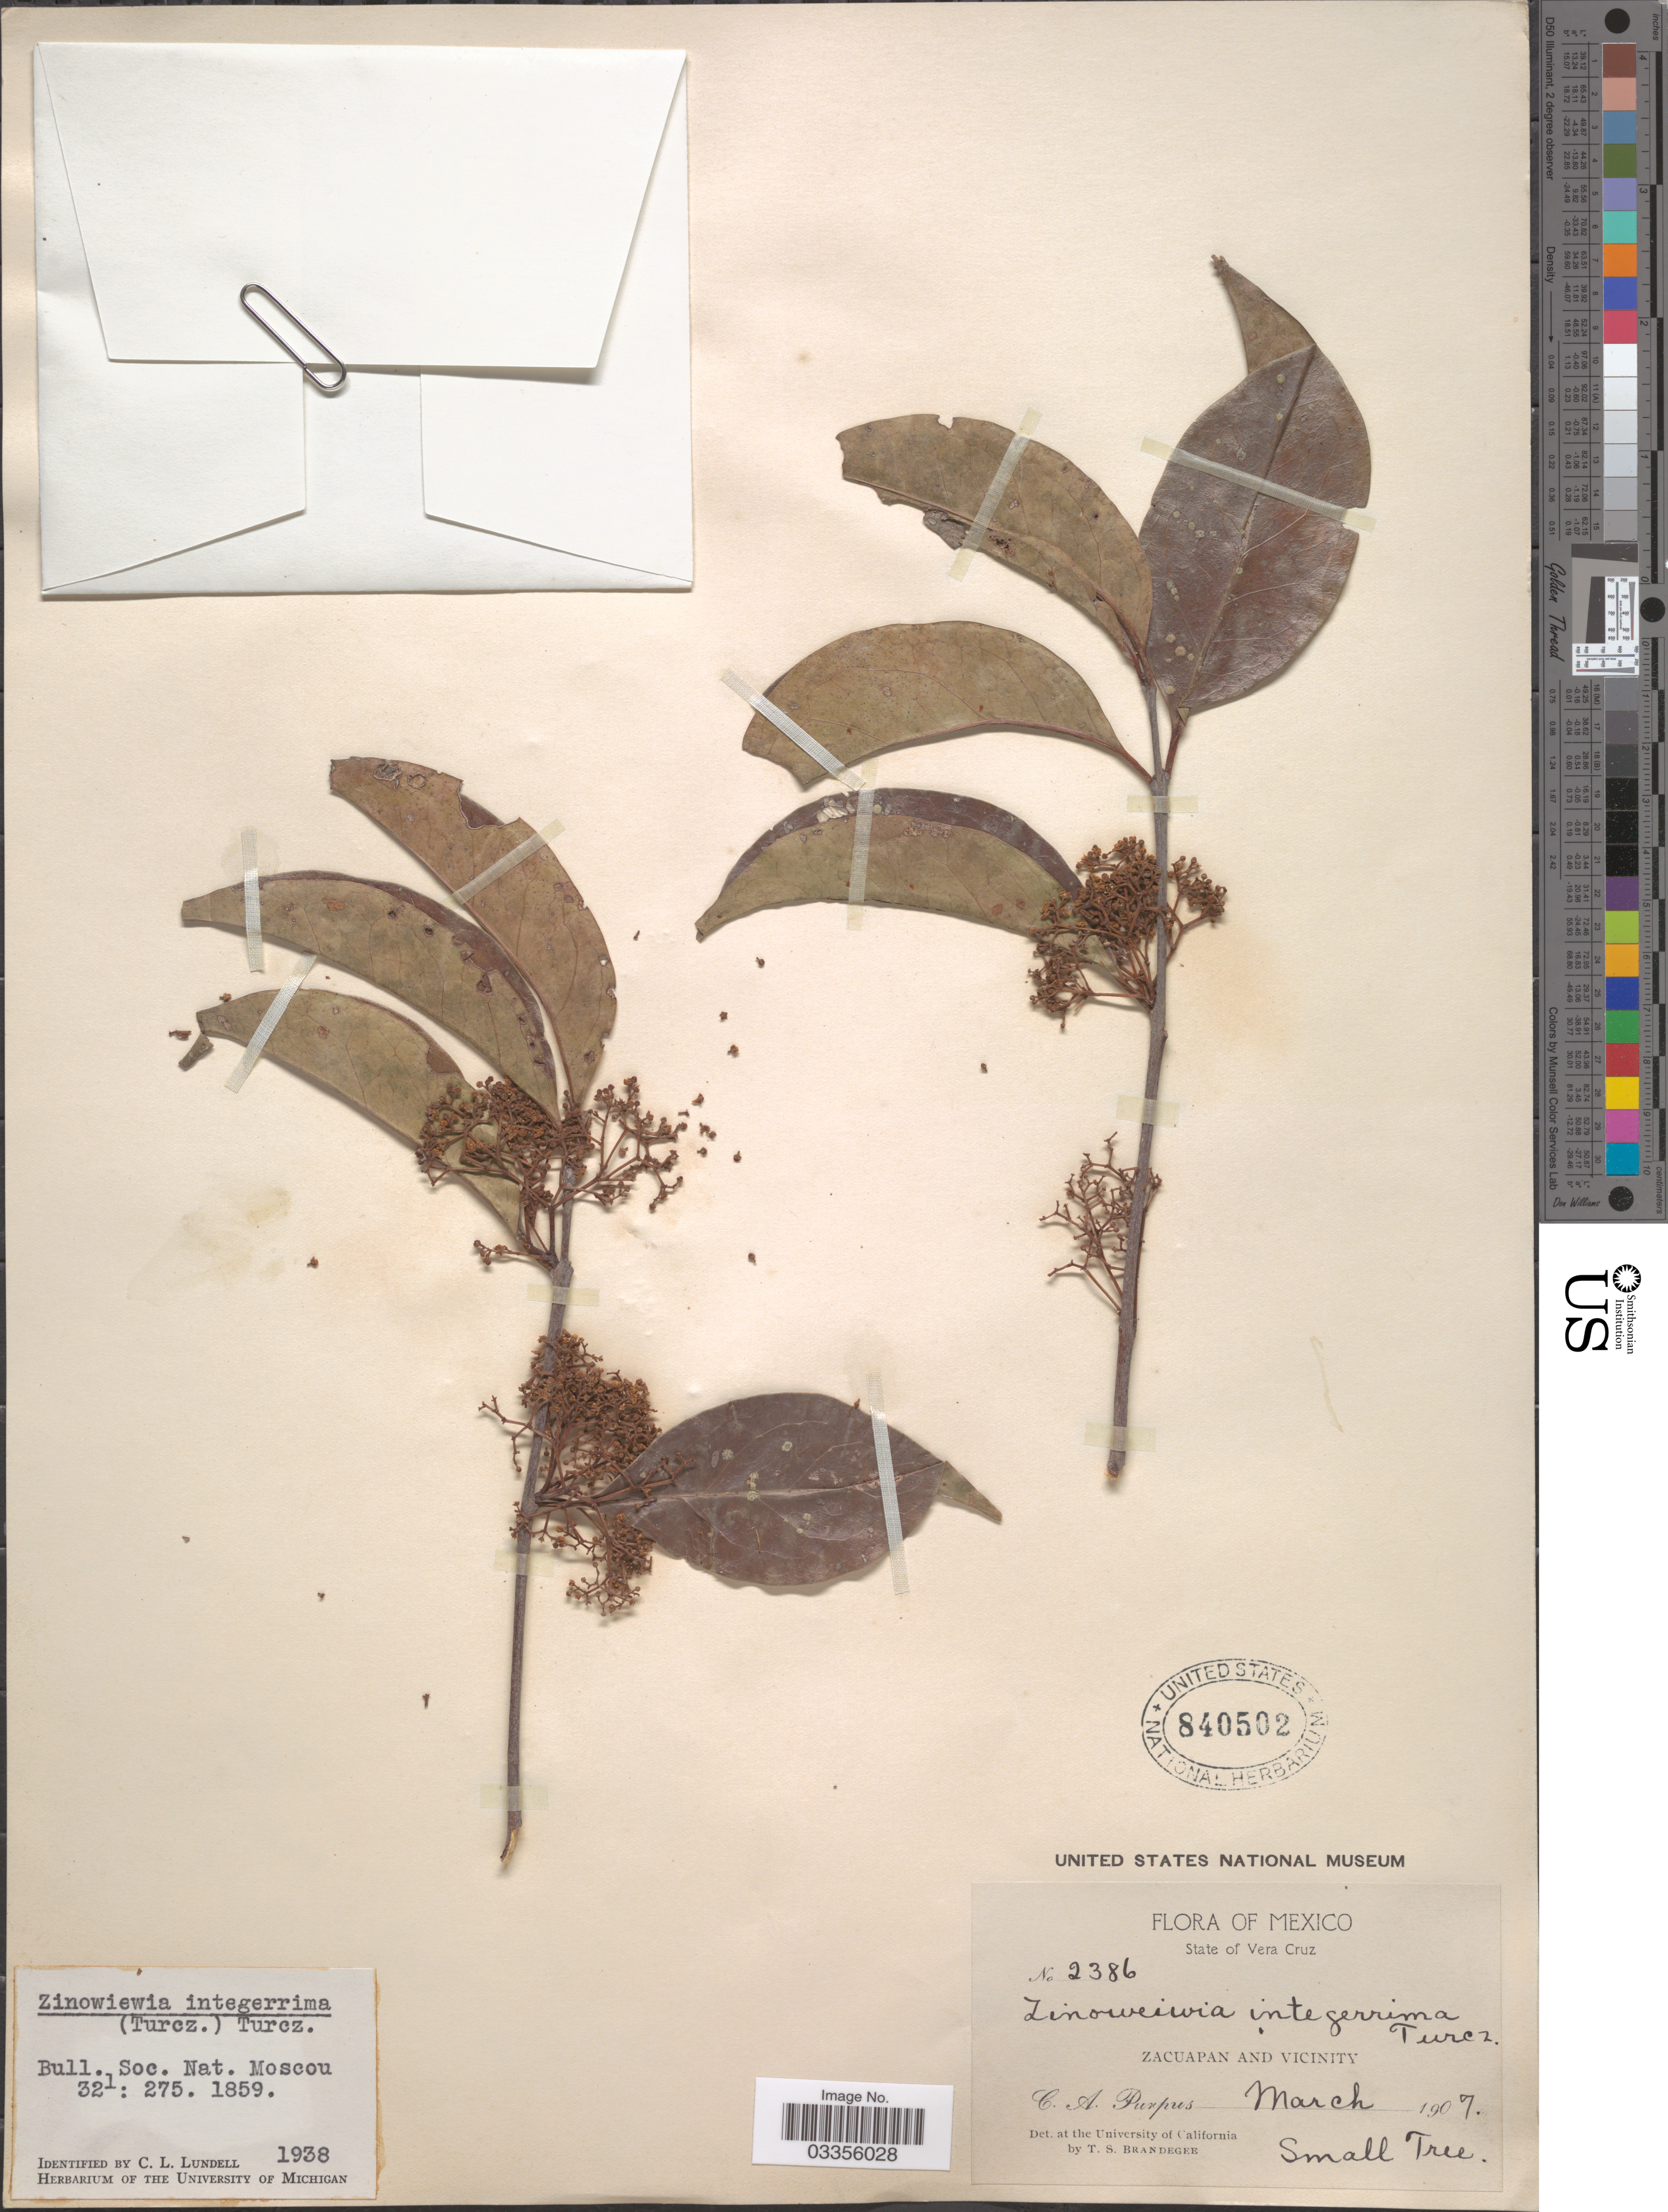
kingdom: Plantae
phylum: Tracheophyta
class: Magnoliopsida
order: Celastrales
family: Celastraceae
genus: Zinowiewia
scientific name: Zinowiewia integerrima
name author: (Turcz.) Turcz.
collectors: C. A. Purpus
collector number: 2386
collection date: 1907-03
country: Mexico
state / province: Veracruz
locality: State of Vera Cruz. Zacuapan and vicinity.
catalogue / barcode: US 840502